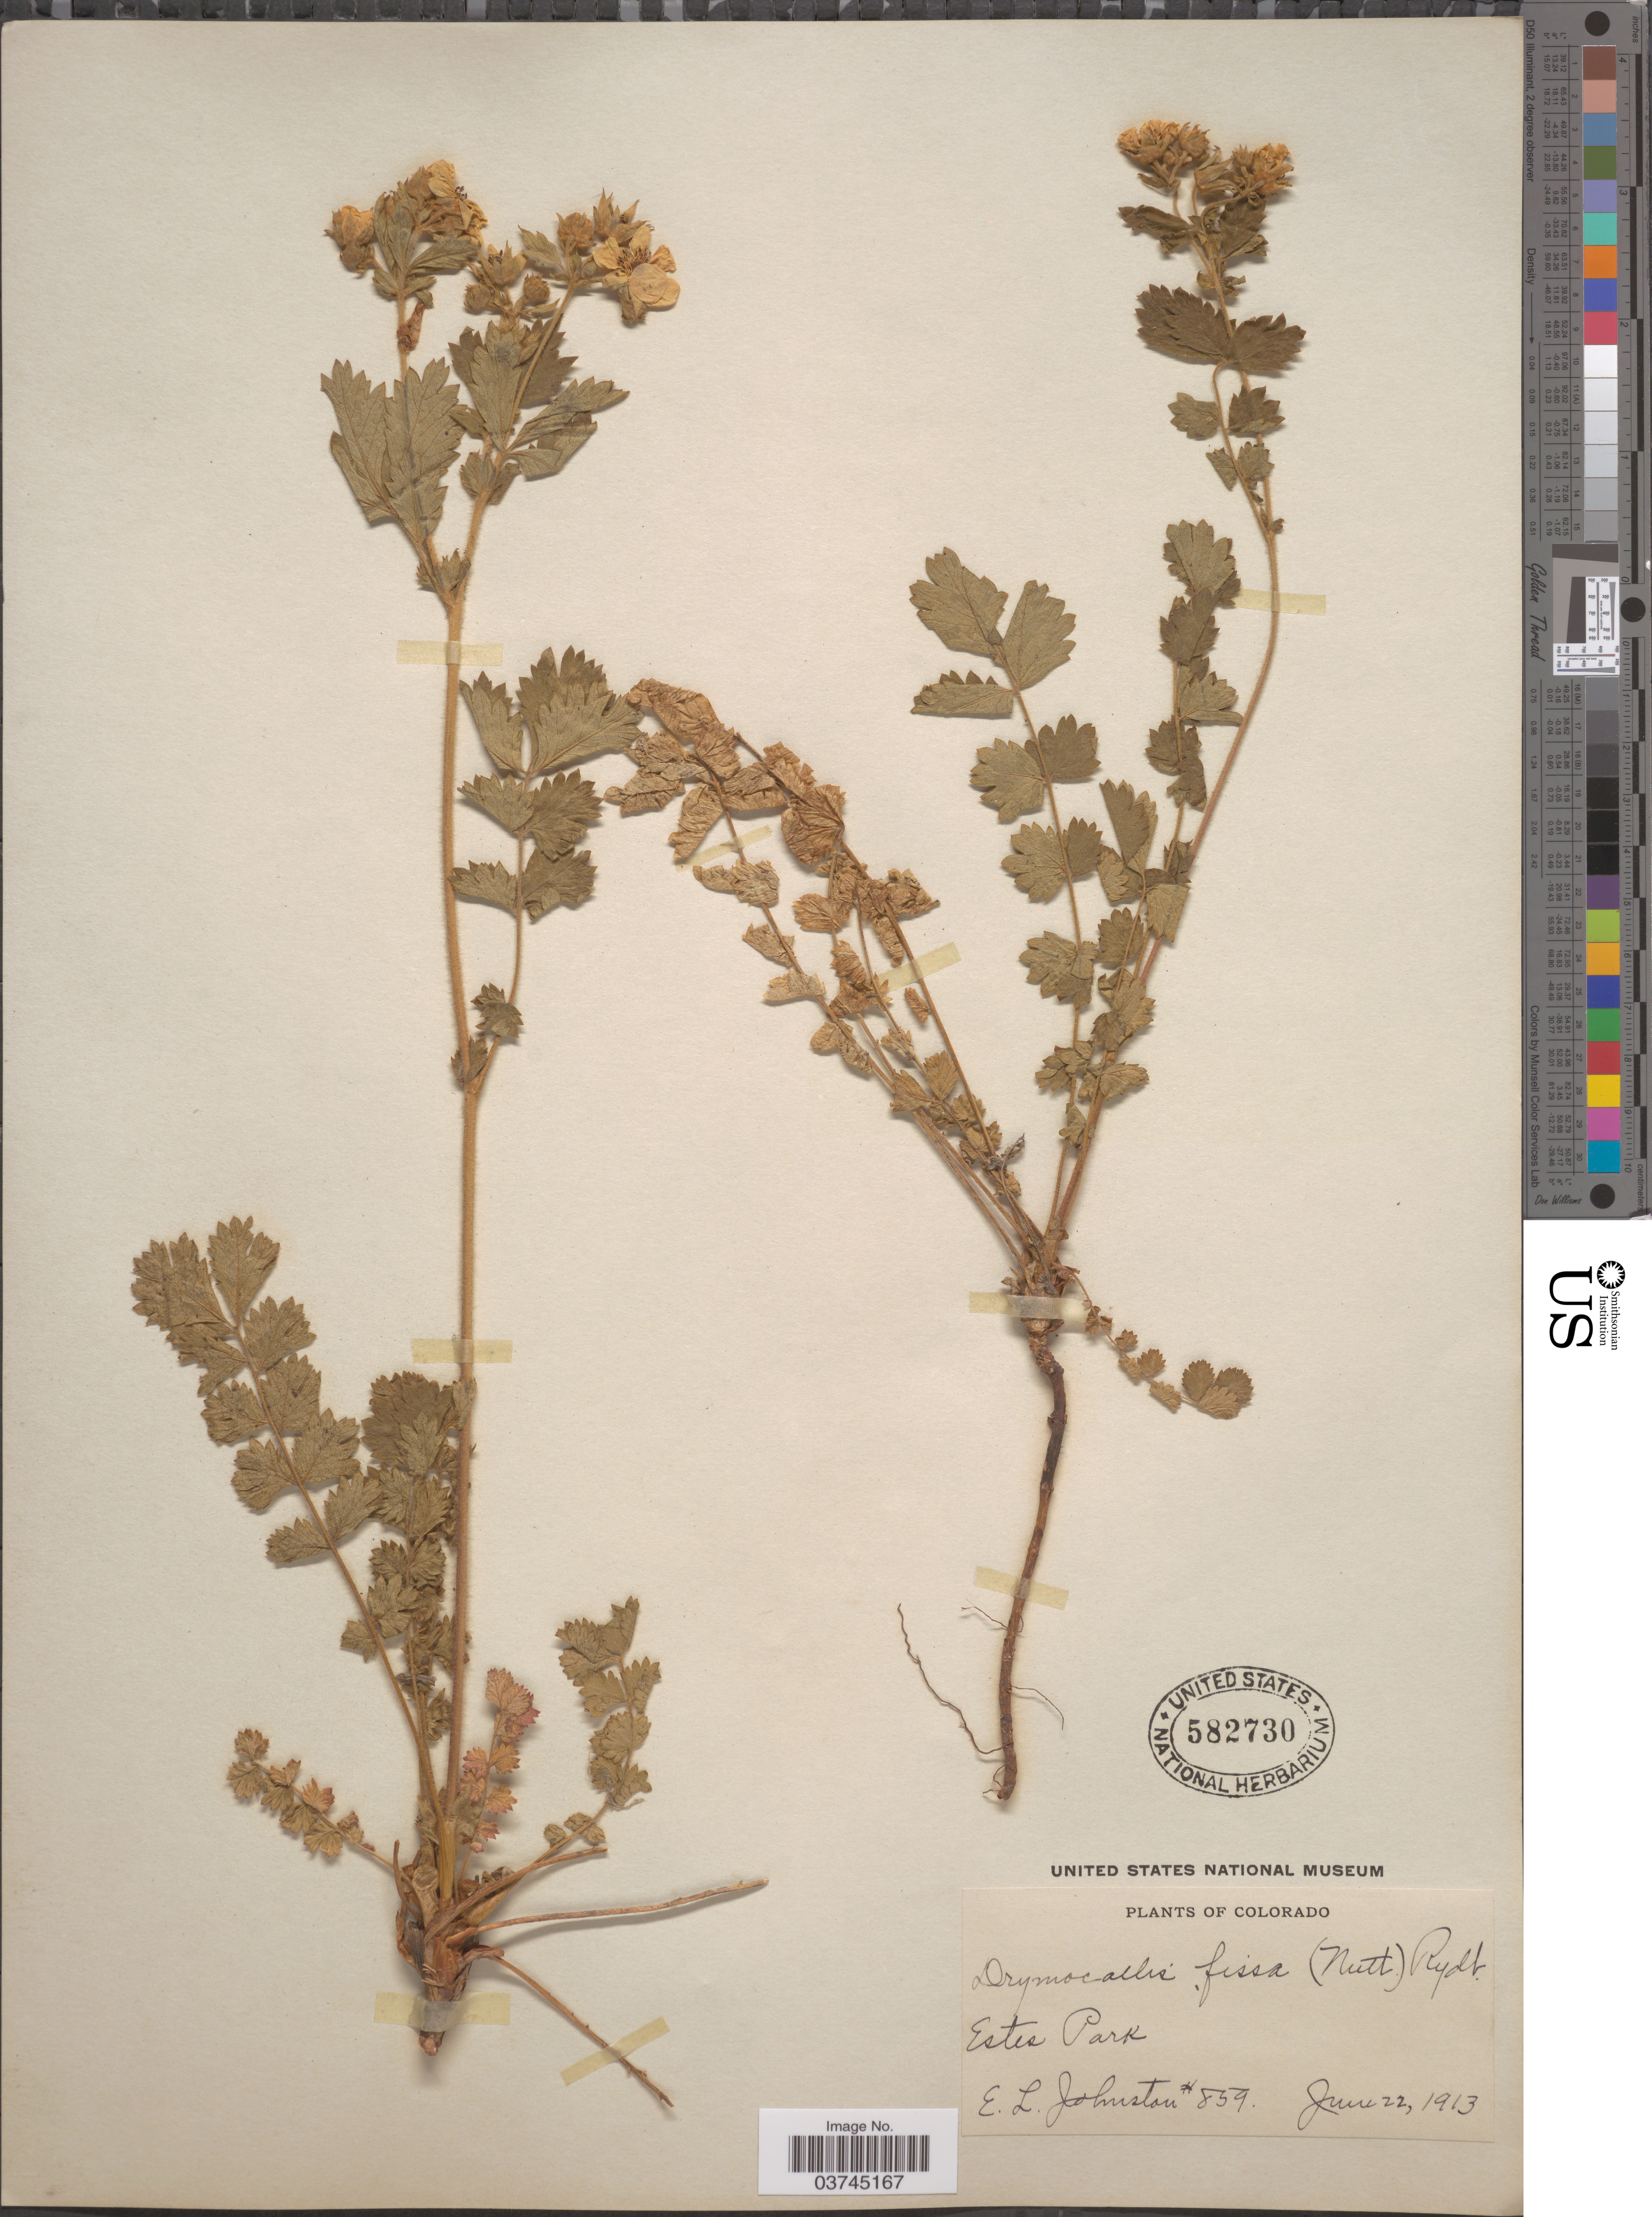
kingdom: Plantae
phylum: Tracheophyta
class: Magnoliopsida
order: Rosales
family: Rosaceae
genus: Drymocallis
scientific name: Drymocallis fissa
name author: (Nutt.) Rydb.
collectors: E. L. Johnston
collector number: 859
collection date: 1913-06-22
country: United States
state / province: Colorado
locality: Estes Park.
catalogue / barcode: US 582730